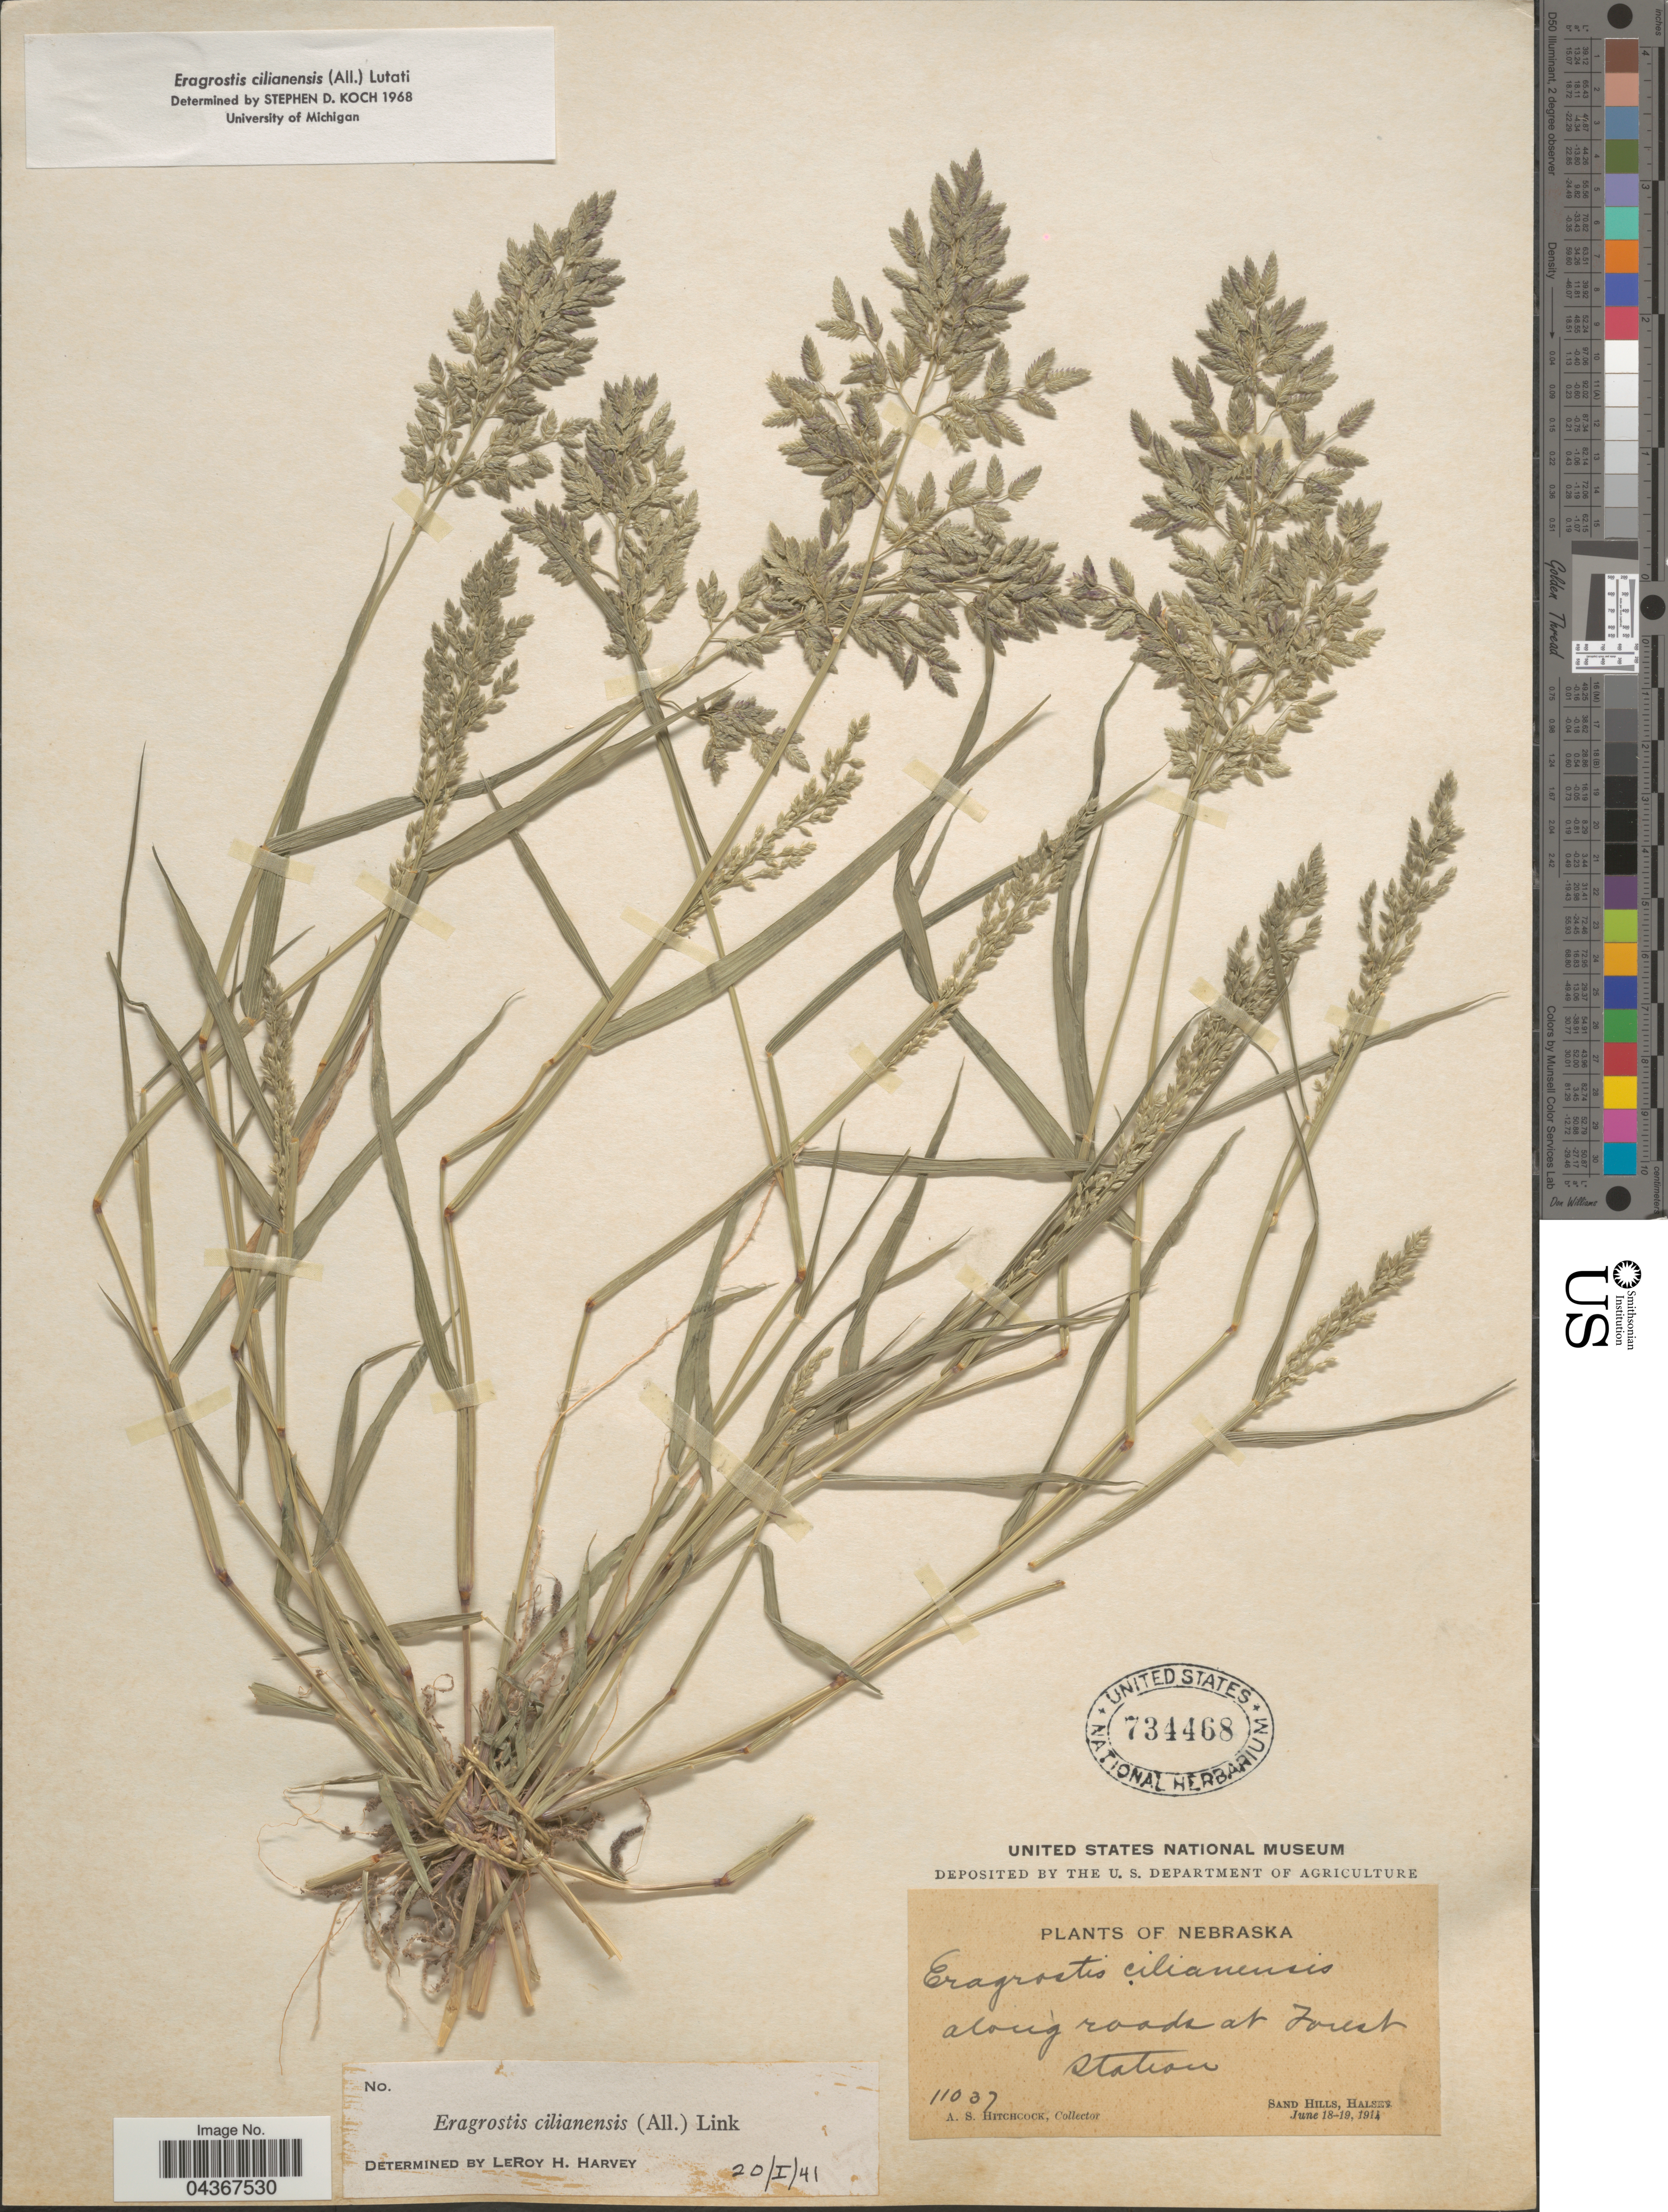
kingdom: Plantae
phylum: Tracheophyta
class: Liliopsida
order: Poales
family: Poaceae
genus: Eragrostis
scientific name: Eragrostis cilianensis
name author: (Bellardi) Vignolo ex Janch.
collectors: A. S. Hitchcock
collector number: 11037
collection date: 1914-06-18/1914-06-19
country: United States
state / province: Nebraska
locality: Along roads at Forest Station. Sand Hills, Halsey.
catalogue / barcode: US 734468